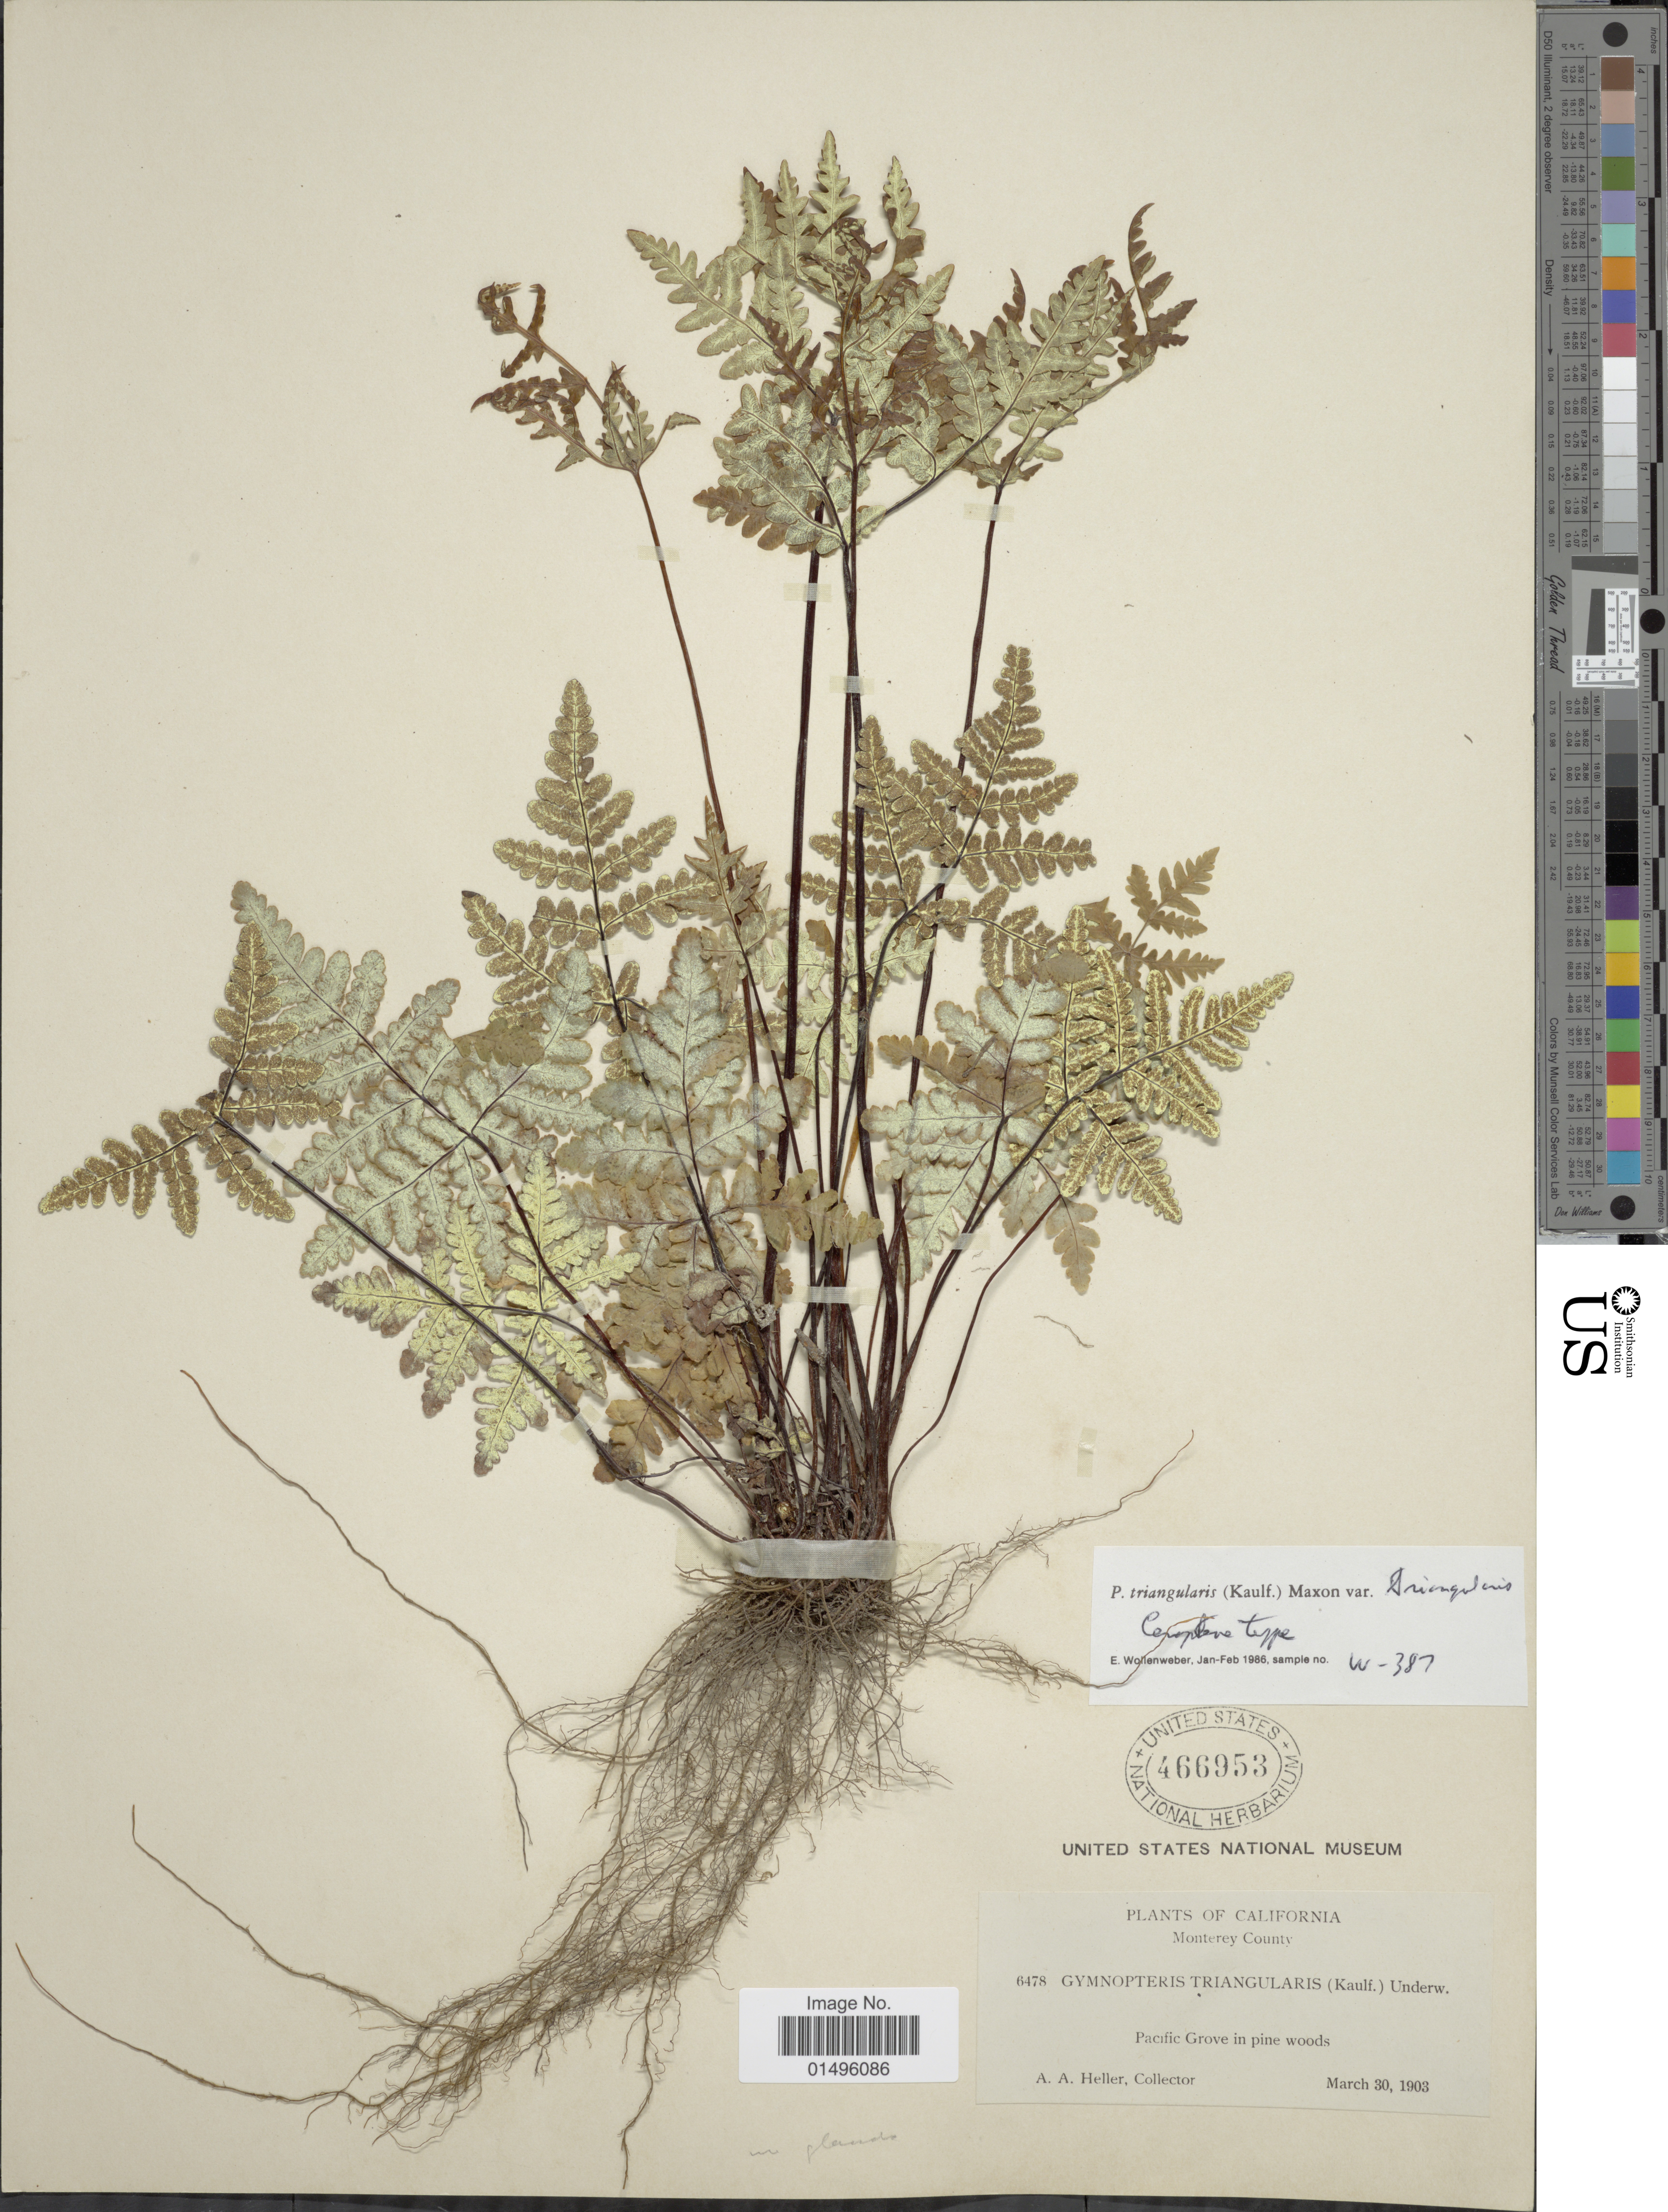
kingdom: Plantae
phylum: Tracheophyta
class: Polypodiopsida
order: Polypodiales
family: Pteridaceae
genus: Pentagramma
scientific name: Pentagramma triangularis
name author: (Kaulf.) Yatsk. et al.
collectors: A. A. Heller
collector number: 6478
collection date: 1903-03-30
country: United States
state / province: California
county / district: Monterey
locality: California, Monterey County, Pacific Grove in pine woods.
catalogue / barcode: US 466953